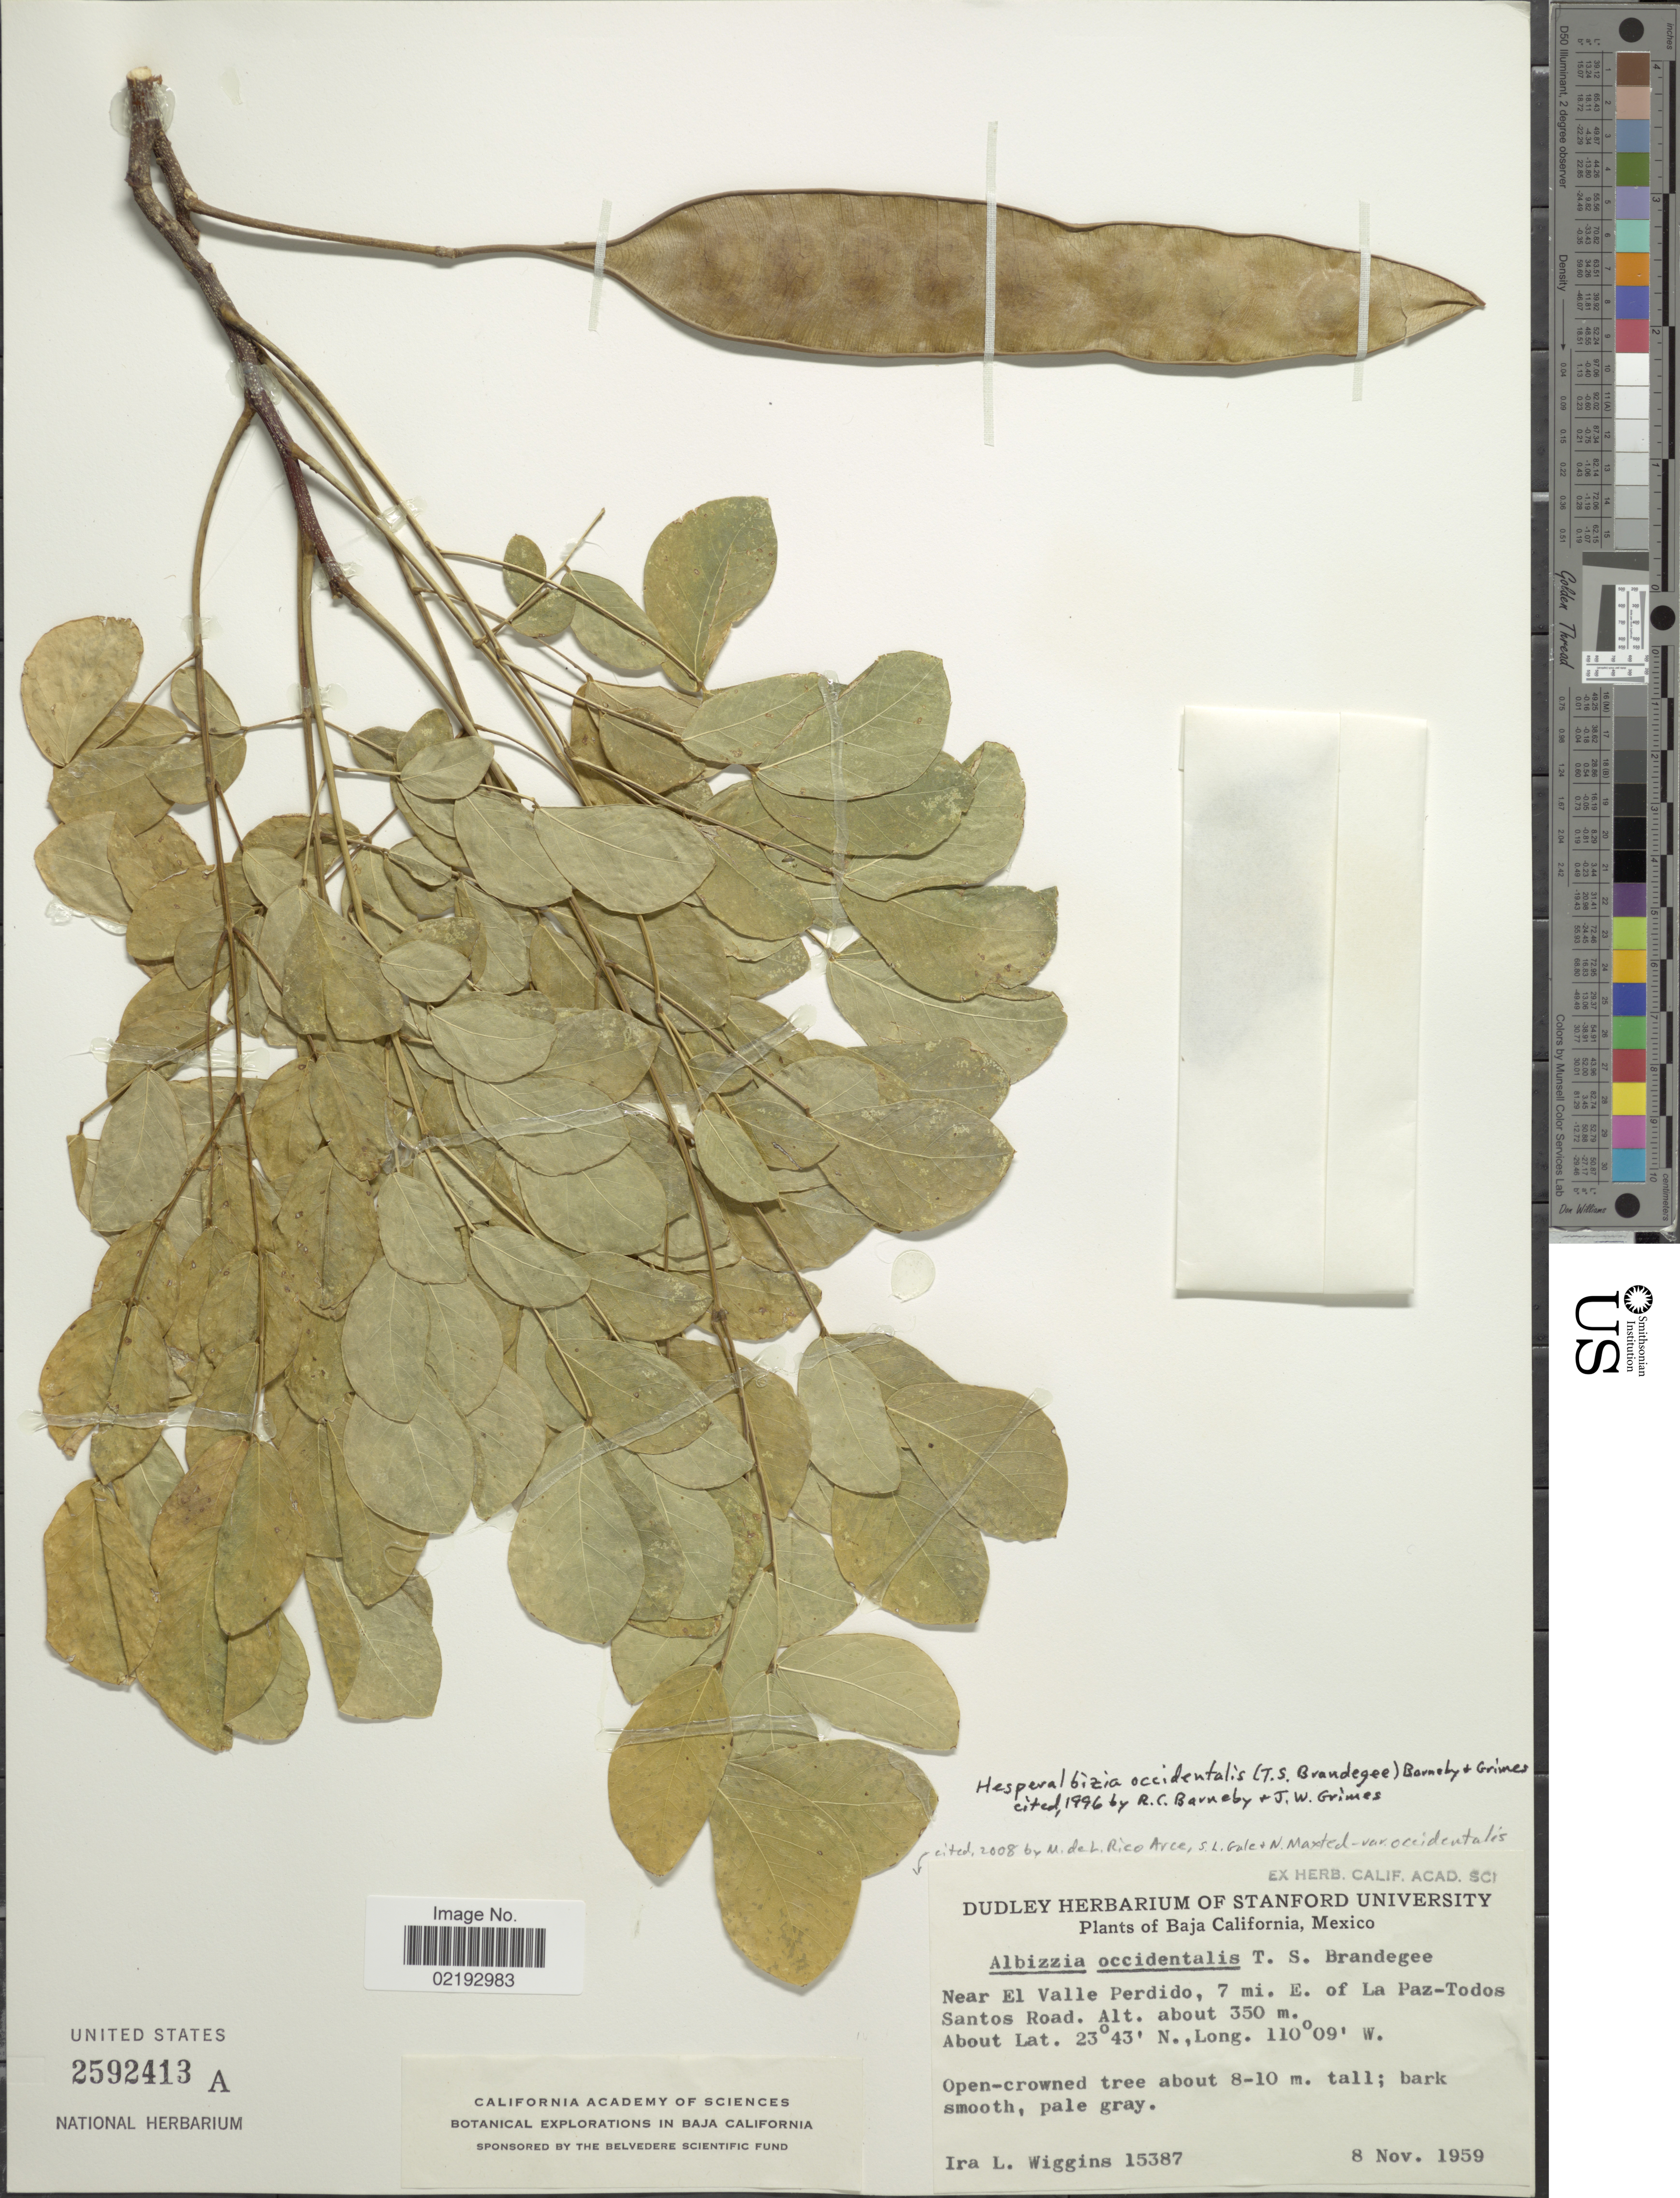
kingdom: Plantae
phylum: Tracheophyta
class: Magnoliopsida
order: Fabales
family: Fabaceae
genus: Hesperalbizia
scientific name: Hesperalbizia occidentalis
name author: (Brandegee) Barneby & J.W. Grimes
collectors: I. L. Wiggins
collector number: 15387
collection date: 1959-11-08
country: Mexico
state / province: Baja California Sur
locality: Near El Valle Perdido, 7 mi E of La Paz-Todos Santos Road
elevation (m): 350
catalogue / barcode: US 2592413A